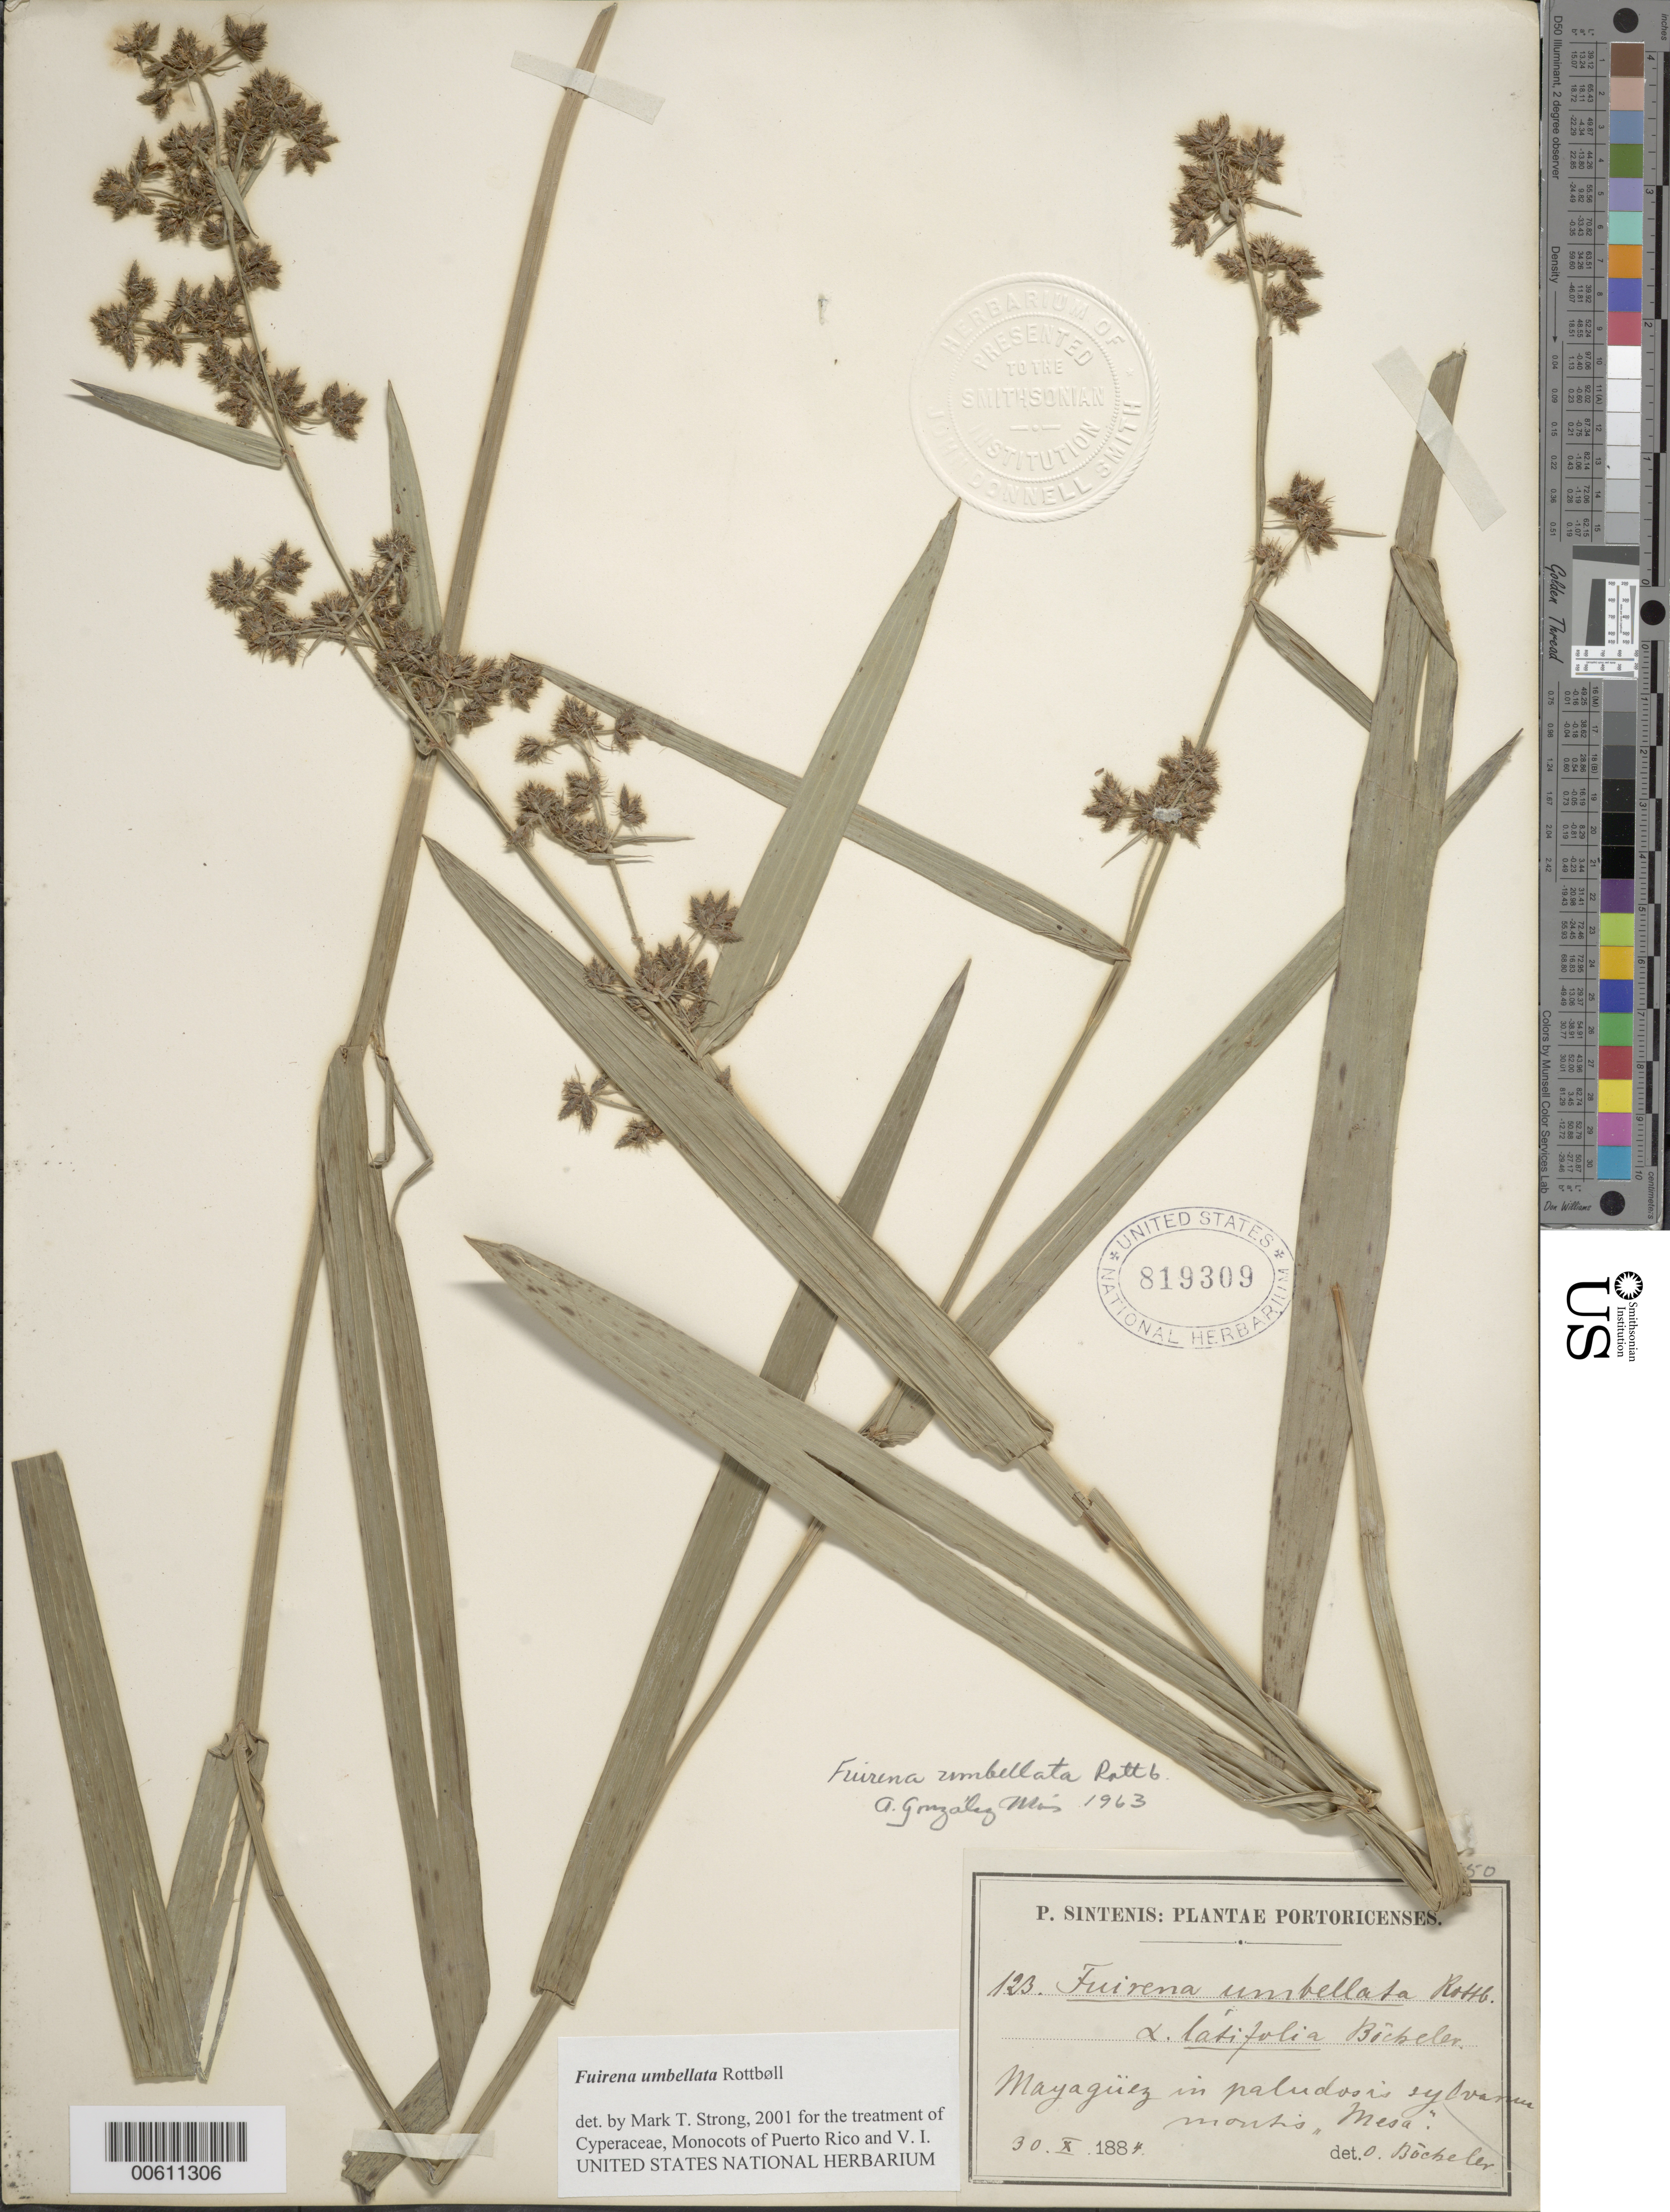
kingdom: Plantae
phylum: Tracheophyta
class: Liliopsida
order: Poales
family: Cyperaceae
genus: Fuirena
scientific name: Fuirena umbellata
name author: Rottb.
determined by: Strong, M. T., (US), Smithsonian Institution - National Museum of Natural History (UNITED STATES)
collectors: P. Sintenis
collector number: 123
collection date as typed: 30 Oct 1884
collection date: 1884-10-30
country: Puerto Rico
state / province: Mayagüez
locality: Mayagüez.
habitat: In paludosis sylvanum montis Mesa.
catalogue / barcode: US 819309